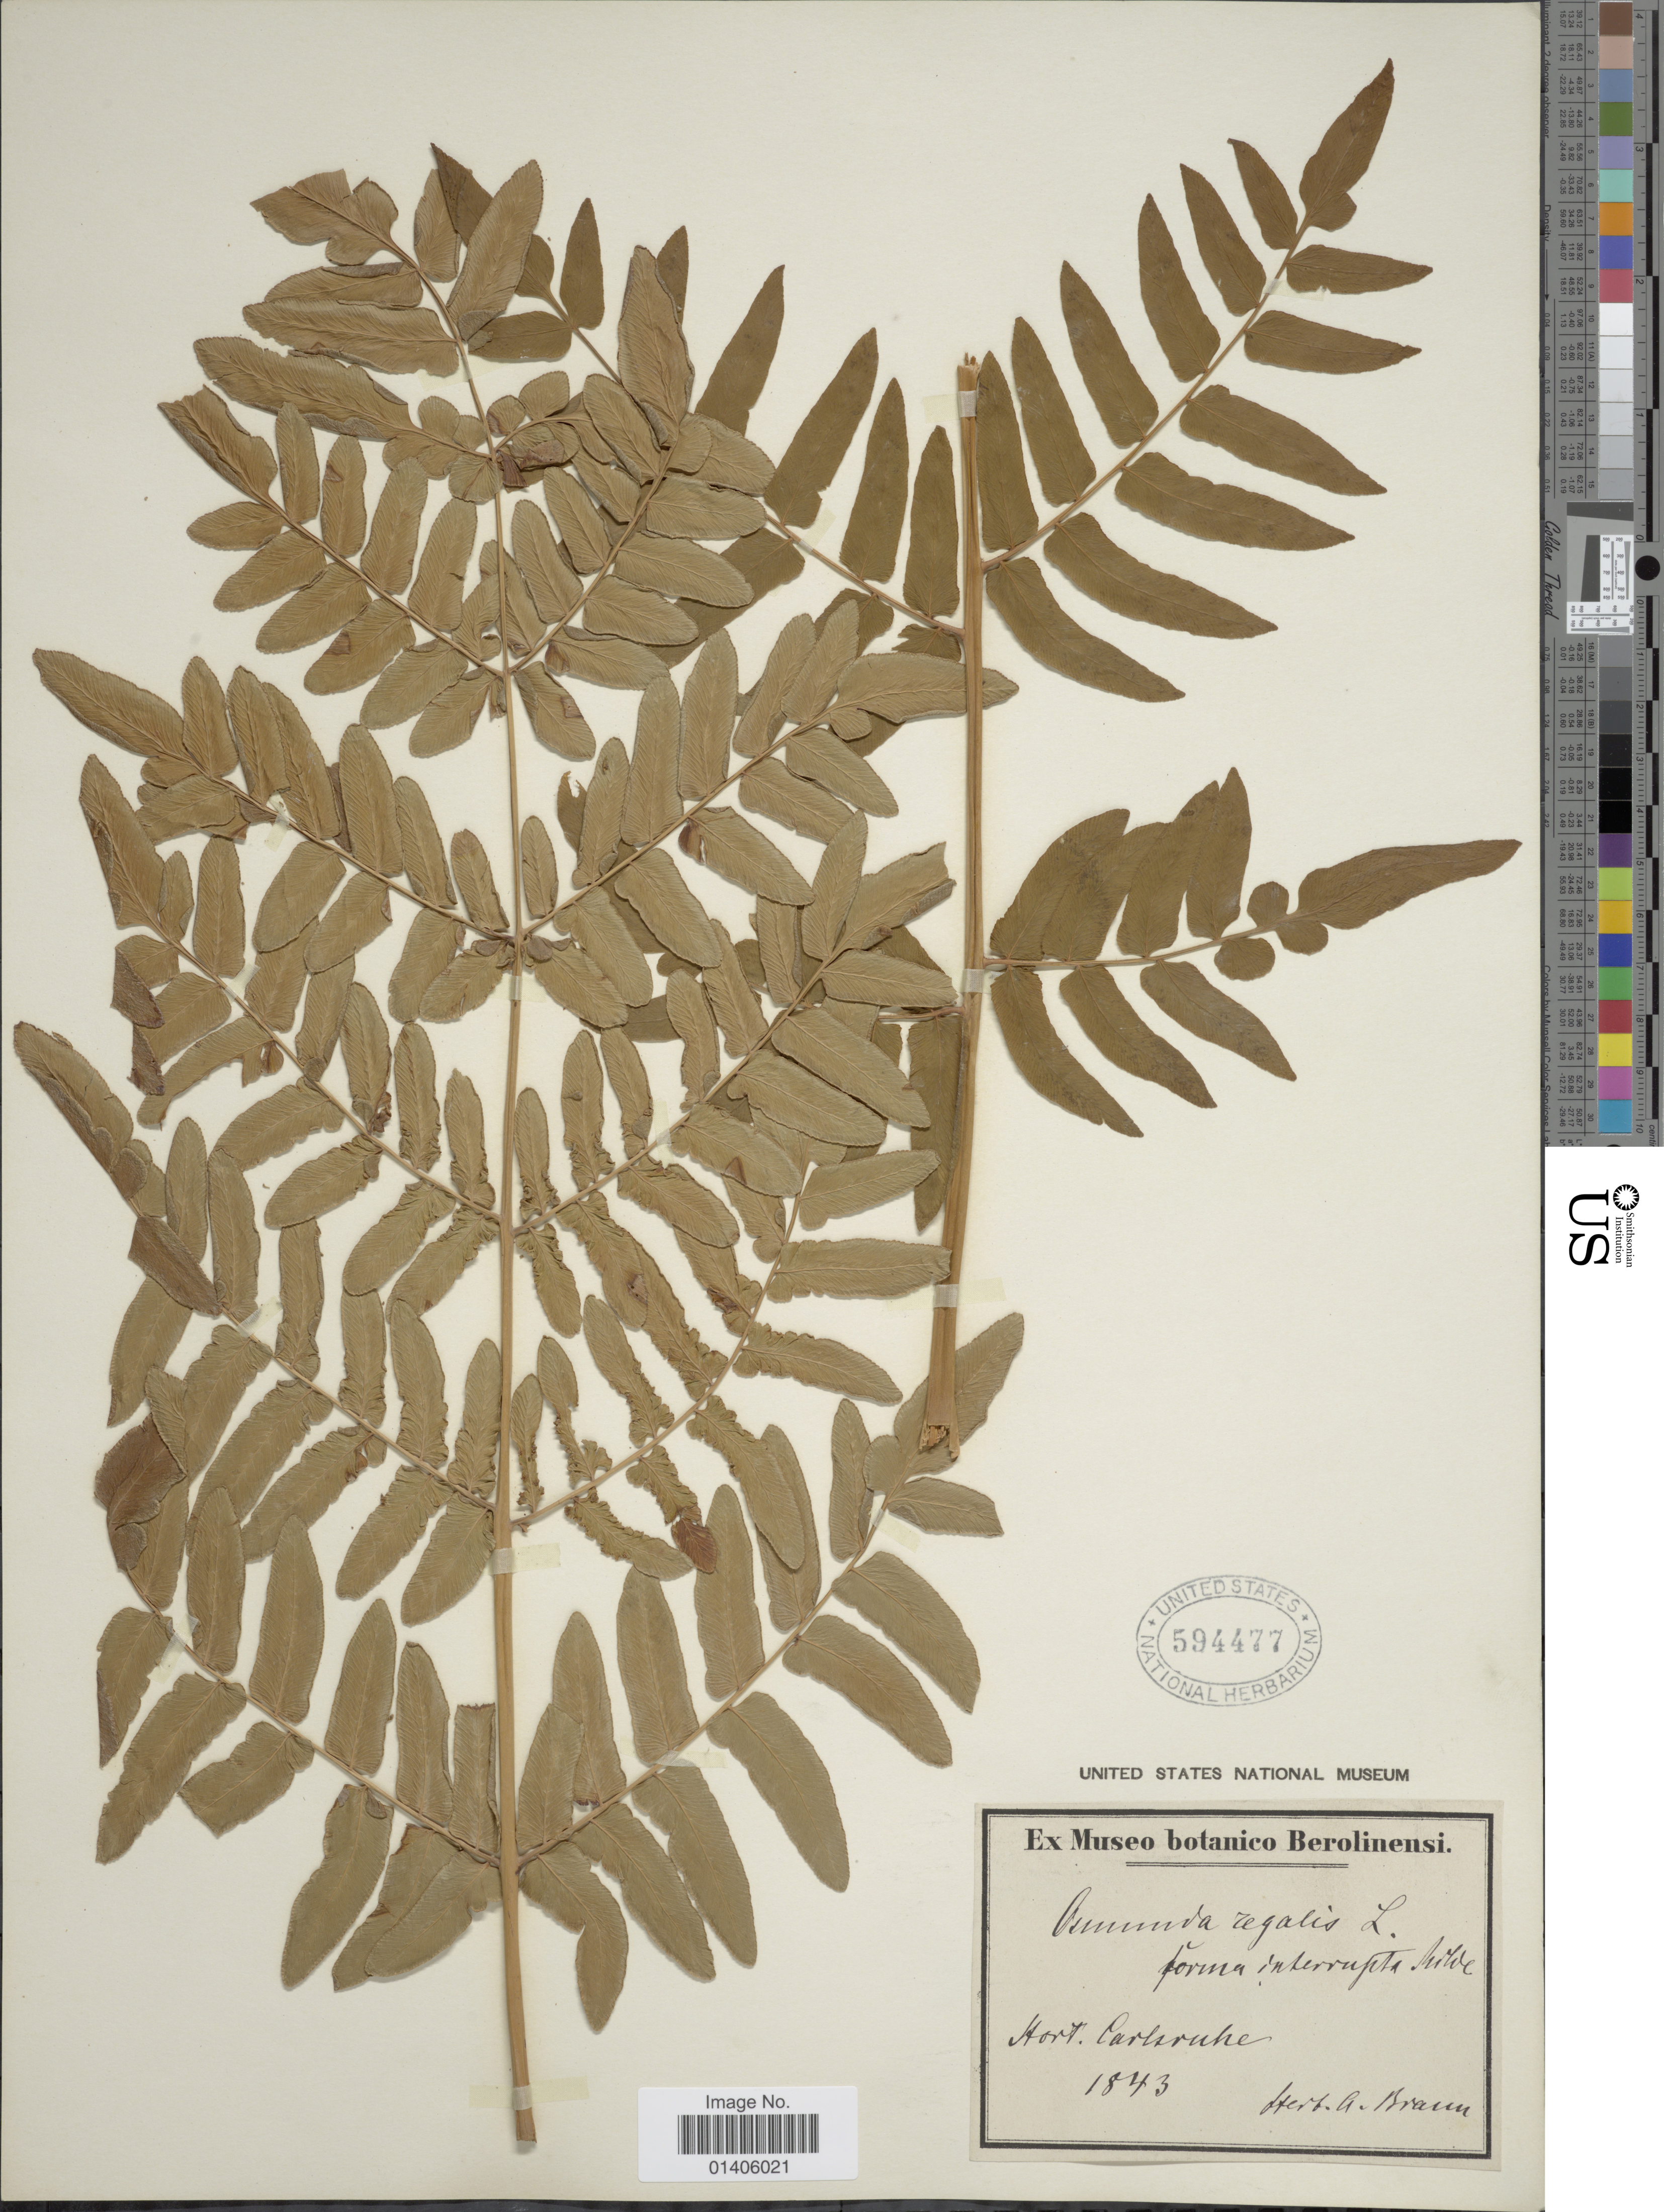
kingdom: Plantae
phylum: Tracheophyta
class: Polypodiopsida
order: Osmundales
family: Osmundaceae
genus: Osmunda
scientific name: Osmunda regalis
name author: L.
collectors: G. Braun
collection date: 1843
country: Germany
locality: Hort Carlsruhe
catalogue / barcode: US 594447